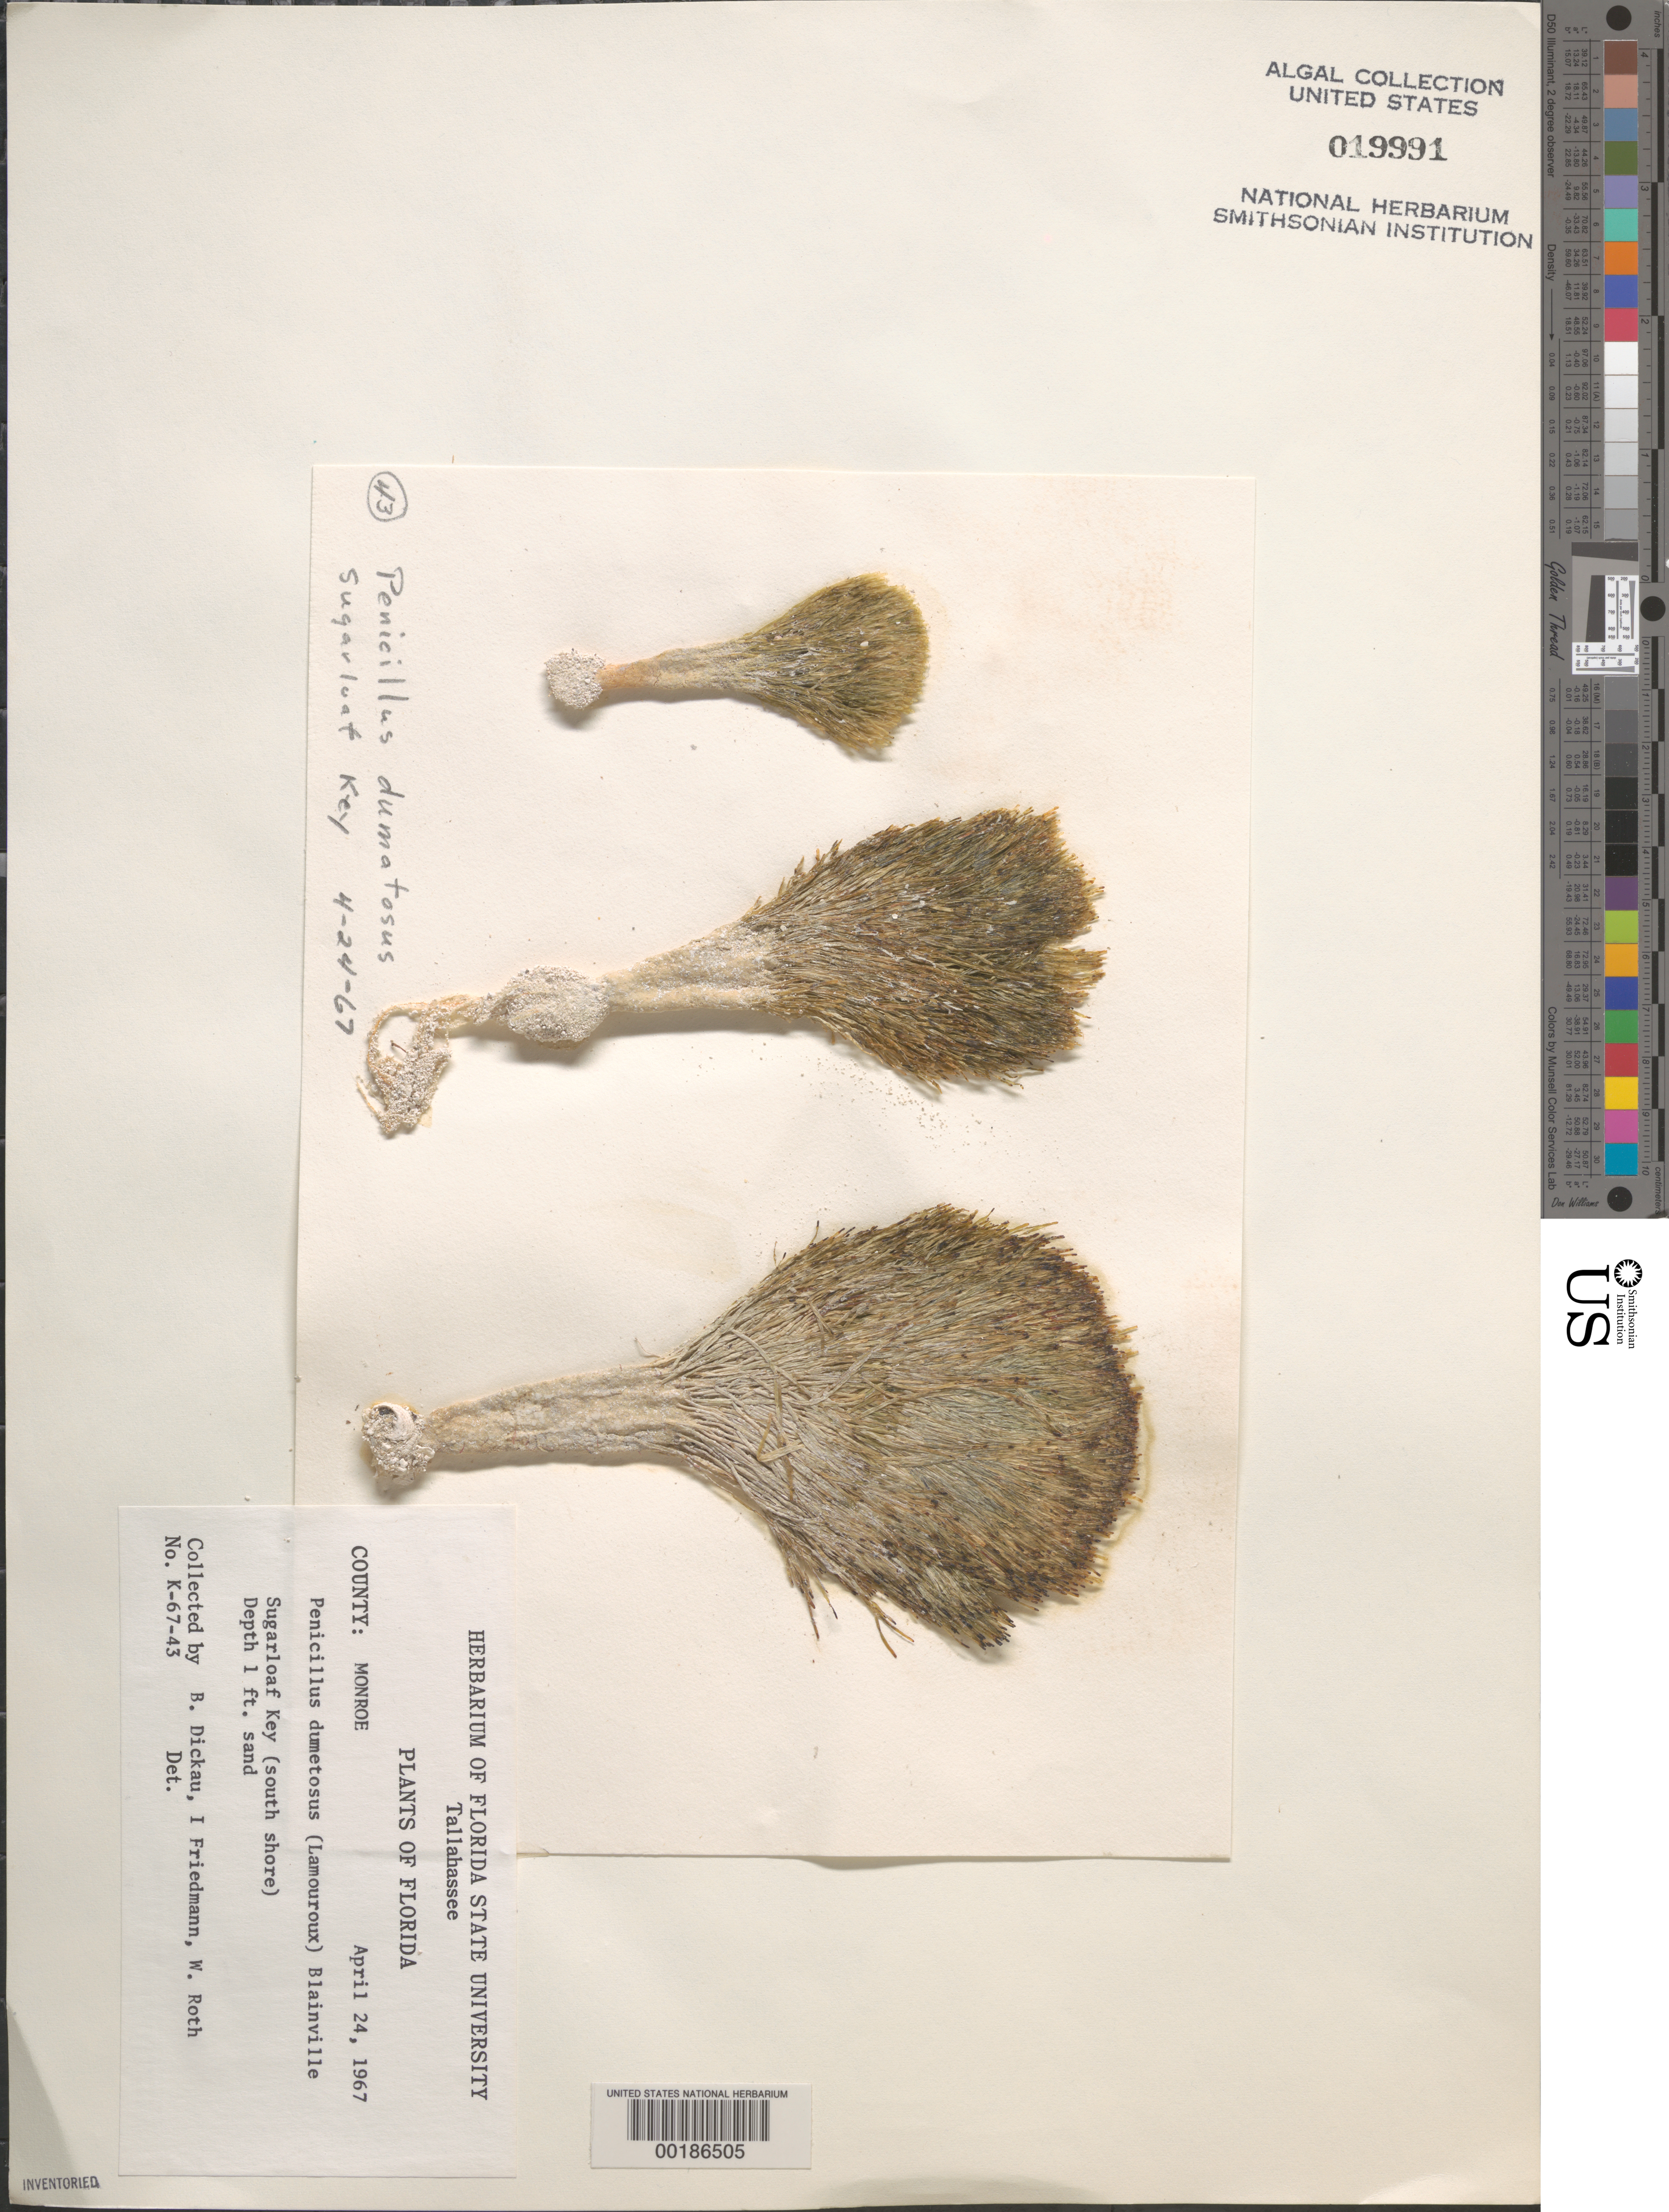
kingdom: Plantae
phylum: Chlorophyta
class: Ulvophyceae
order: Bryopsidales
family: Udoteaceae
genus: Penicillus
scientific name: Penicillus dumetosus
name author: (J.V.Lamouroux) Blainville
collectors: B. Dickau, E. Friedmann & W. C. Roth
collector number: K-67-43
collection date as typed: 24 Apr 1967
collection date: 1967-04-24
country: United States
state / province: Florida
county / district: Monroe County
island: Sugarloaf Key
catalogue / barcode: US 19991